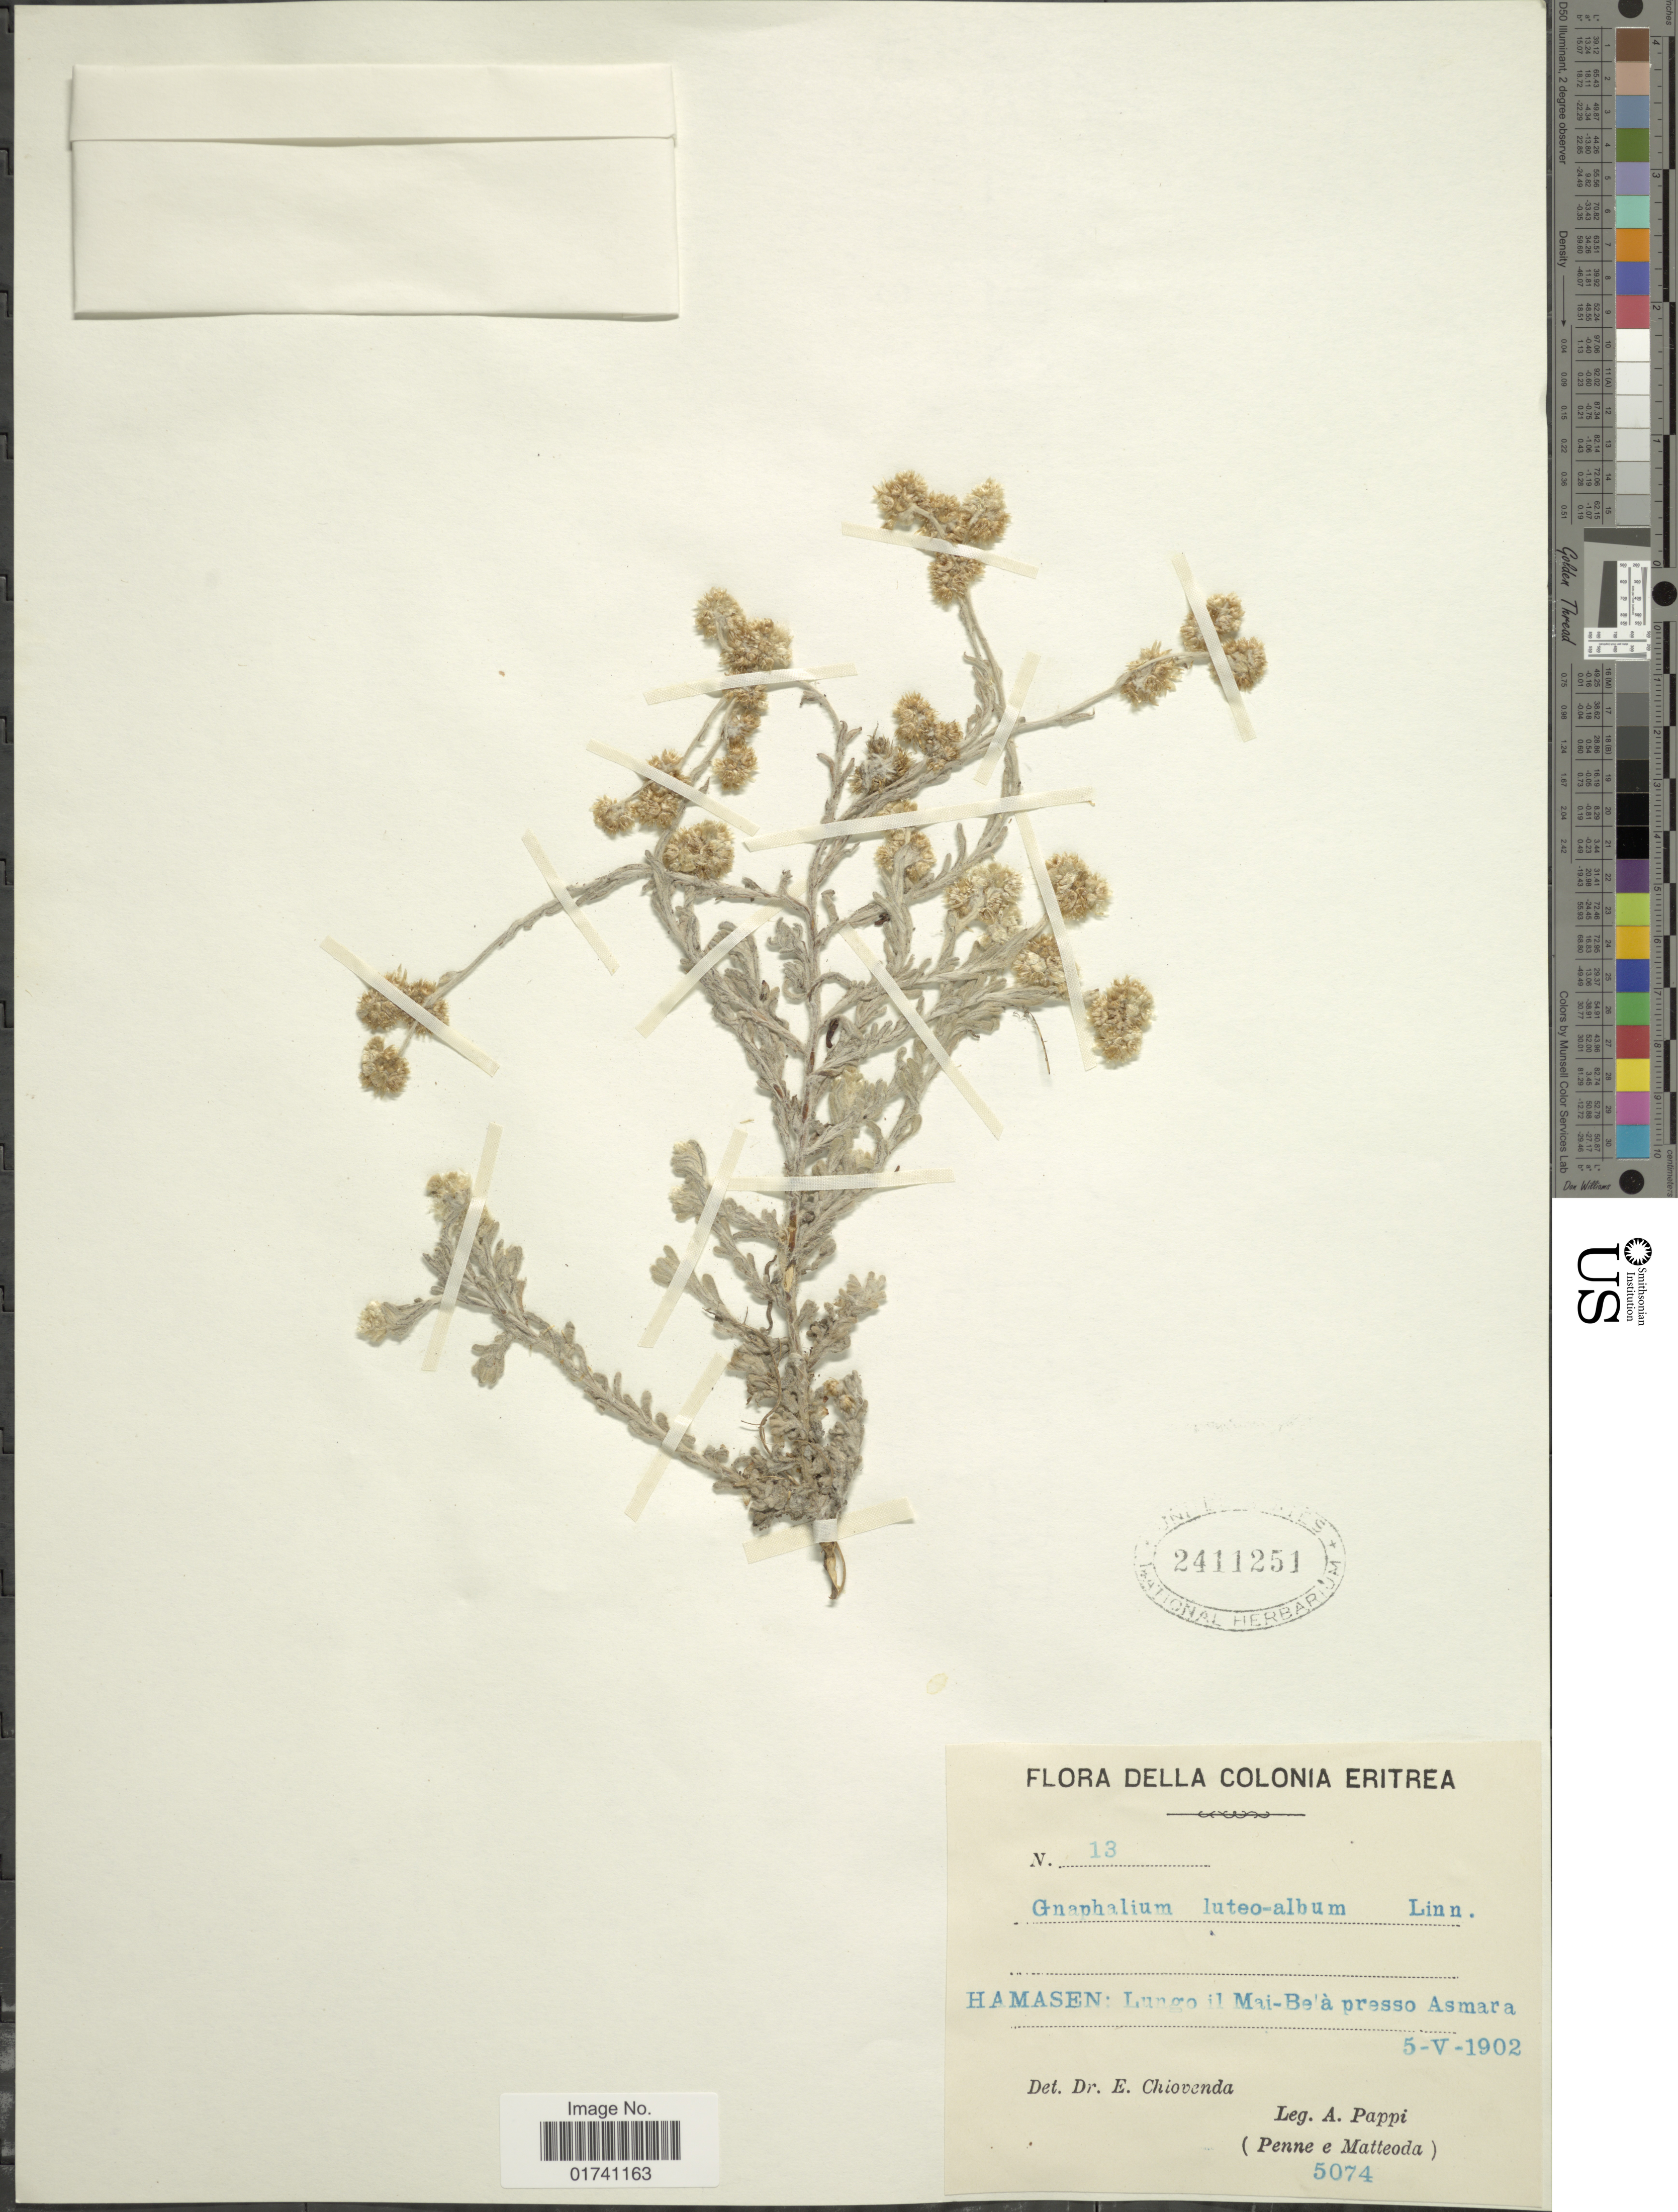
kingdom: Plantae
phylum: Tracheophyta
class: Magnoliopsida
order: Asterales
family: Asteraceae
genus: Laphangium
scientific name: Laphangium luteoalbum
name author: (L.) Tzvelev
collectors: A. Pappi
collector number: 5074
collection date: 1902-05-05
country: Eritrea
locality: Hamasen: Lungo il Mai-Be a presso Asmara.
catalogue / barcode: US 2411251